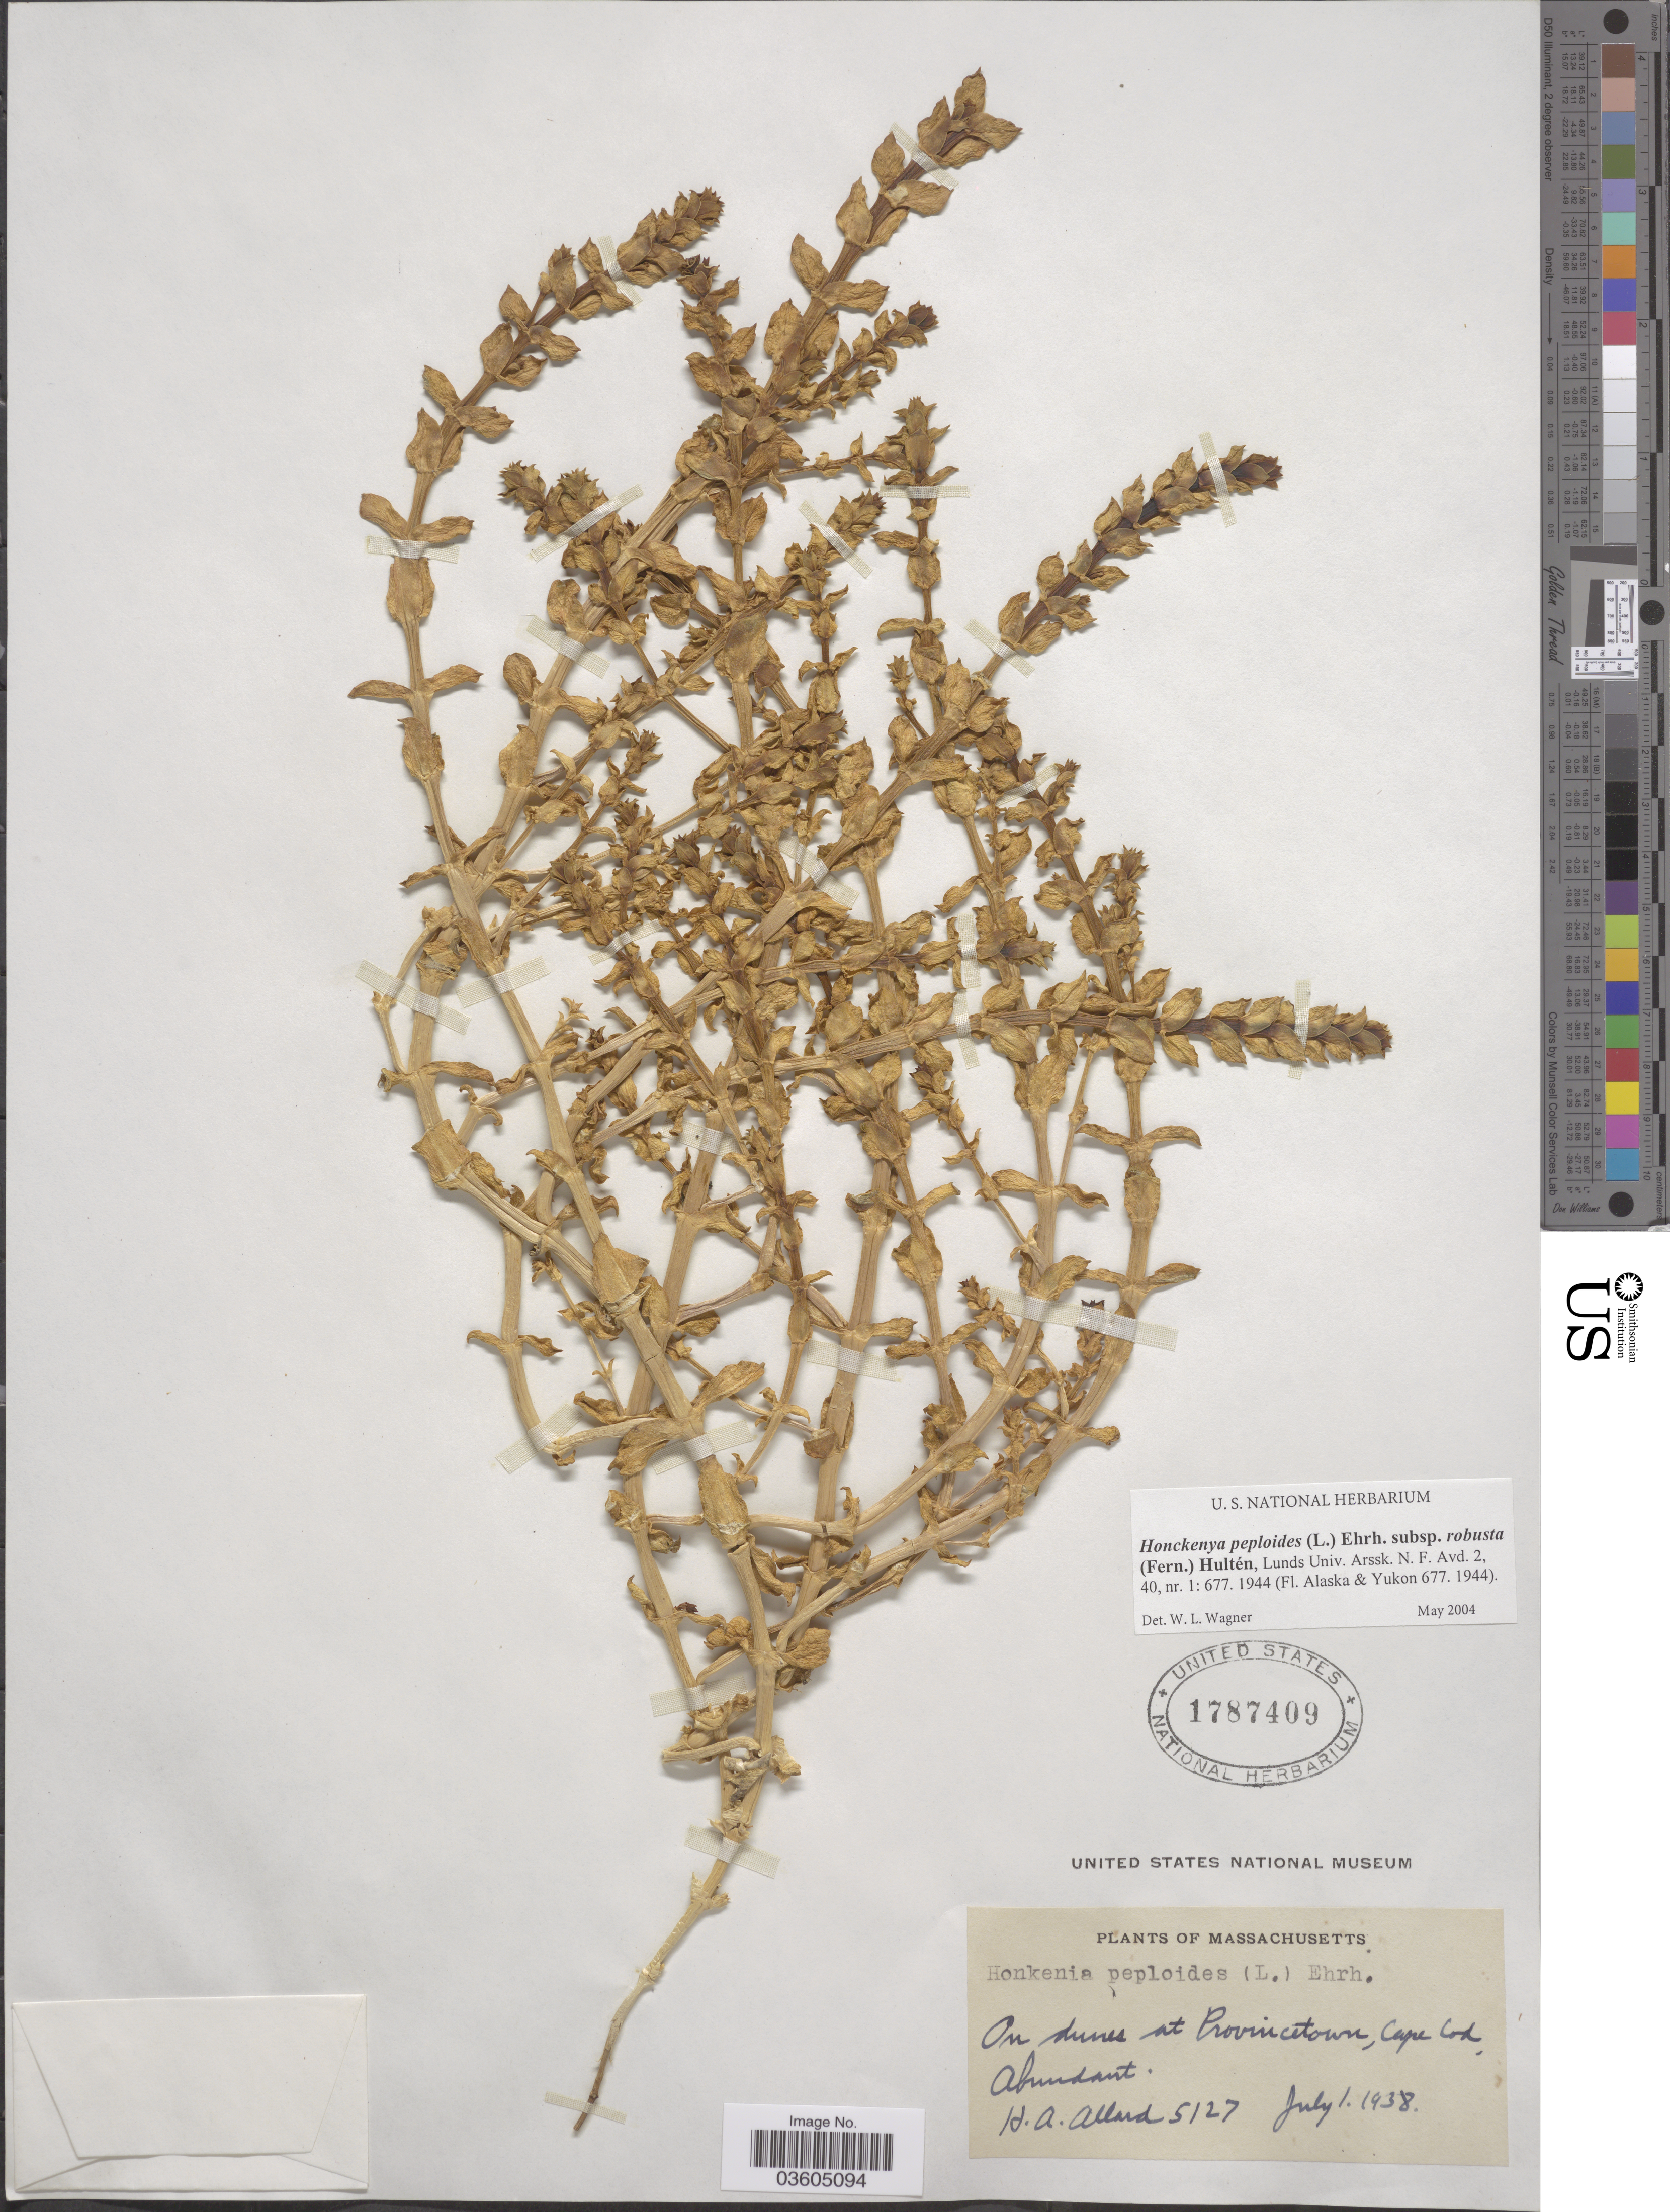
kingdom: Plantae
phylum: Tracheophyta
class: Magnoliopsida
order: Caryophyllales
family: Caryophyllaceae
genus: Honckenya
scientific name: Honckenya peploides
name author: (L.) Ehrh.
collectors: H. A. Allard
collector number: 5127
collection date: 1938-07-01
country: United States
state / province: Massachusetts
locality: On dunes at Provincetown, Cape Cod.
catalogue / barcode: US 1787409